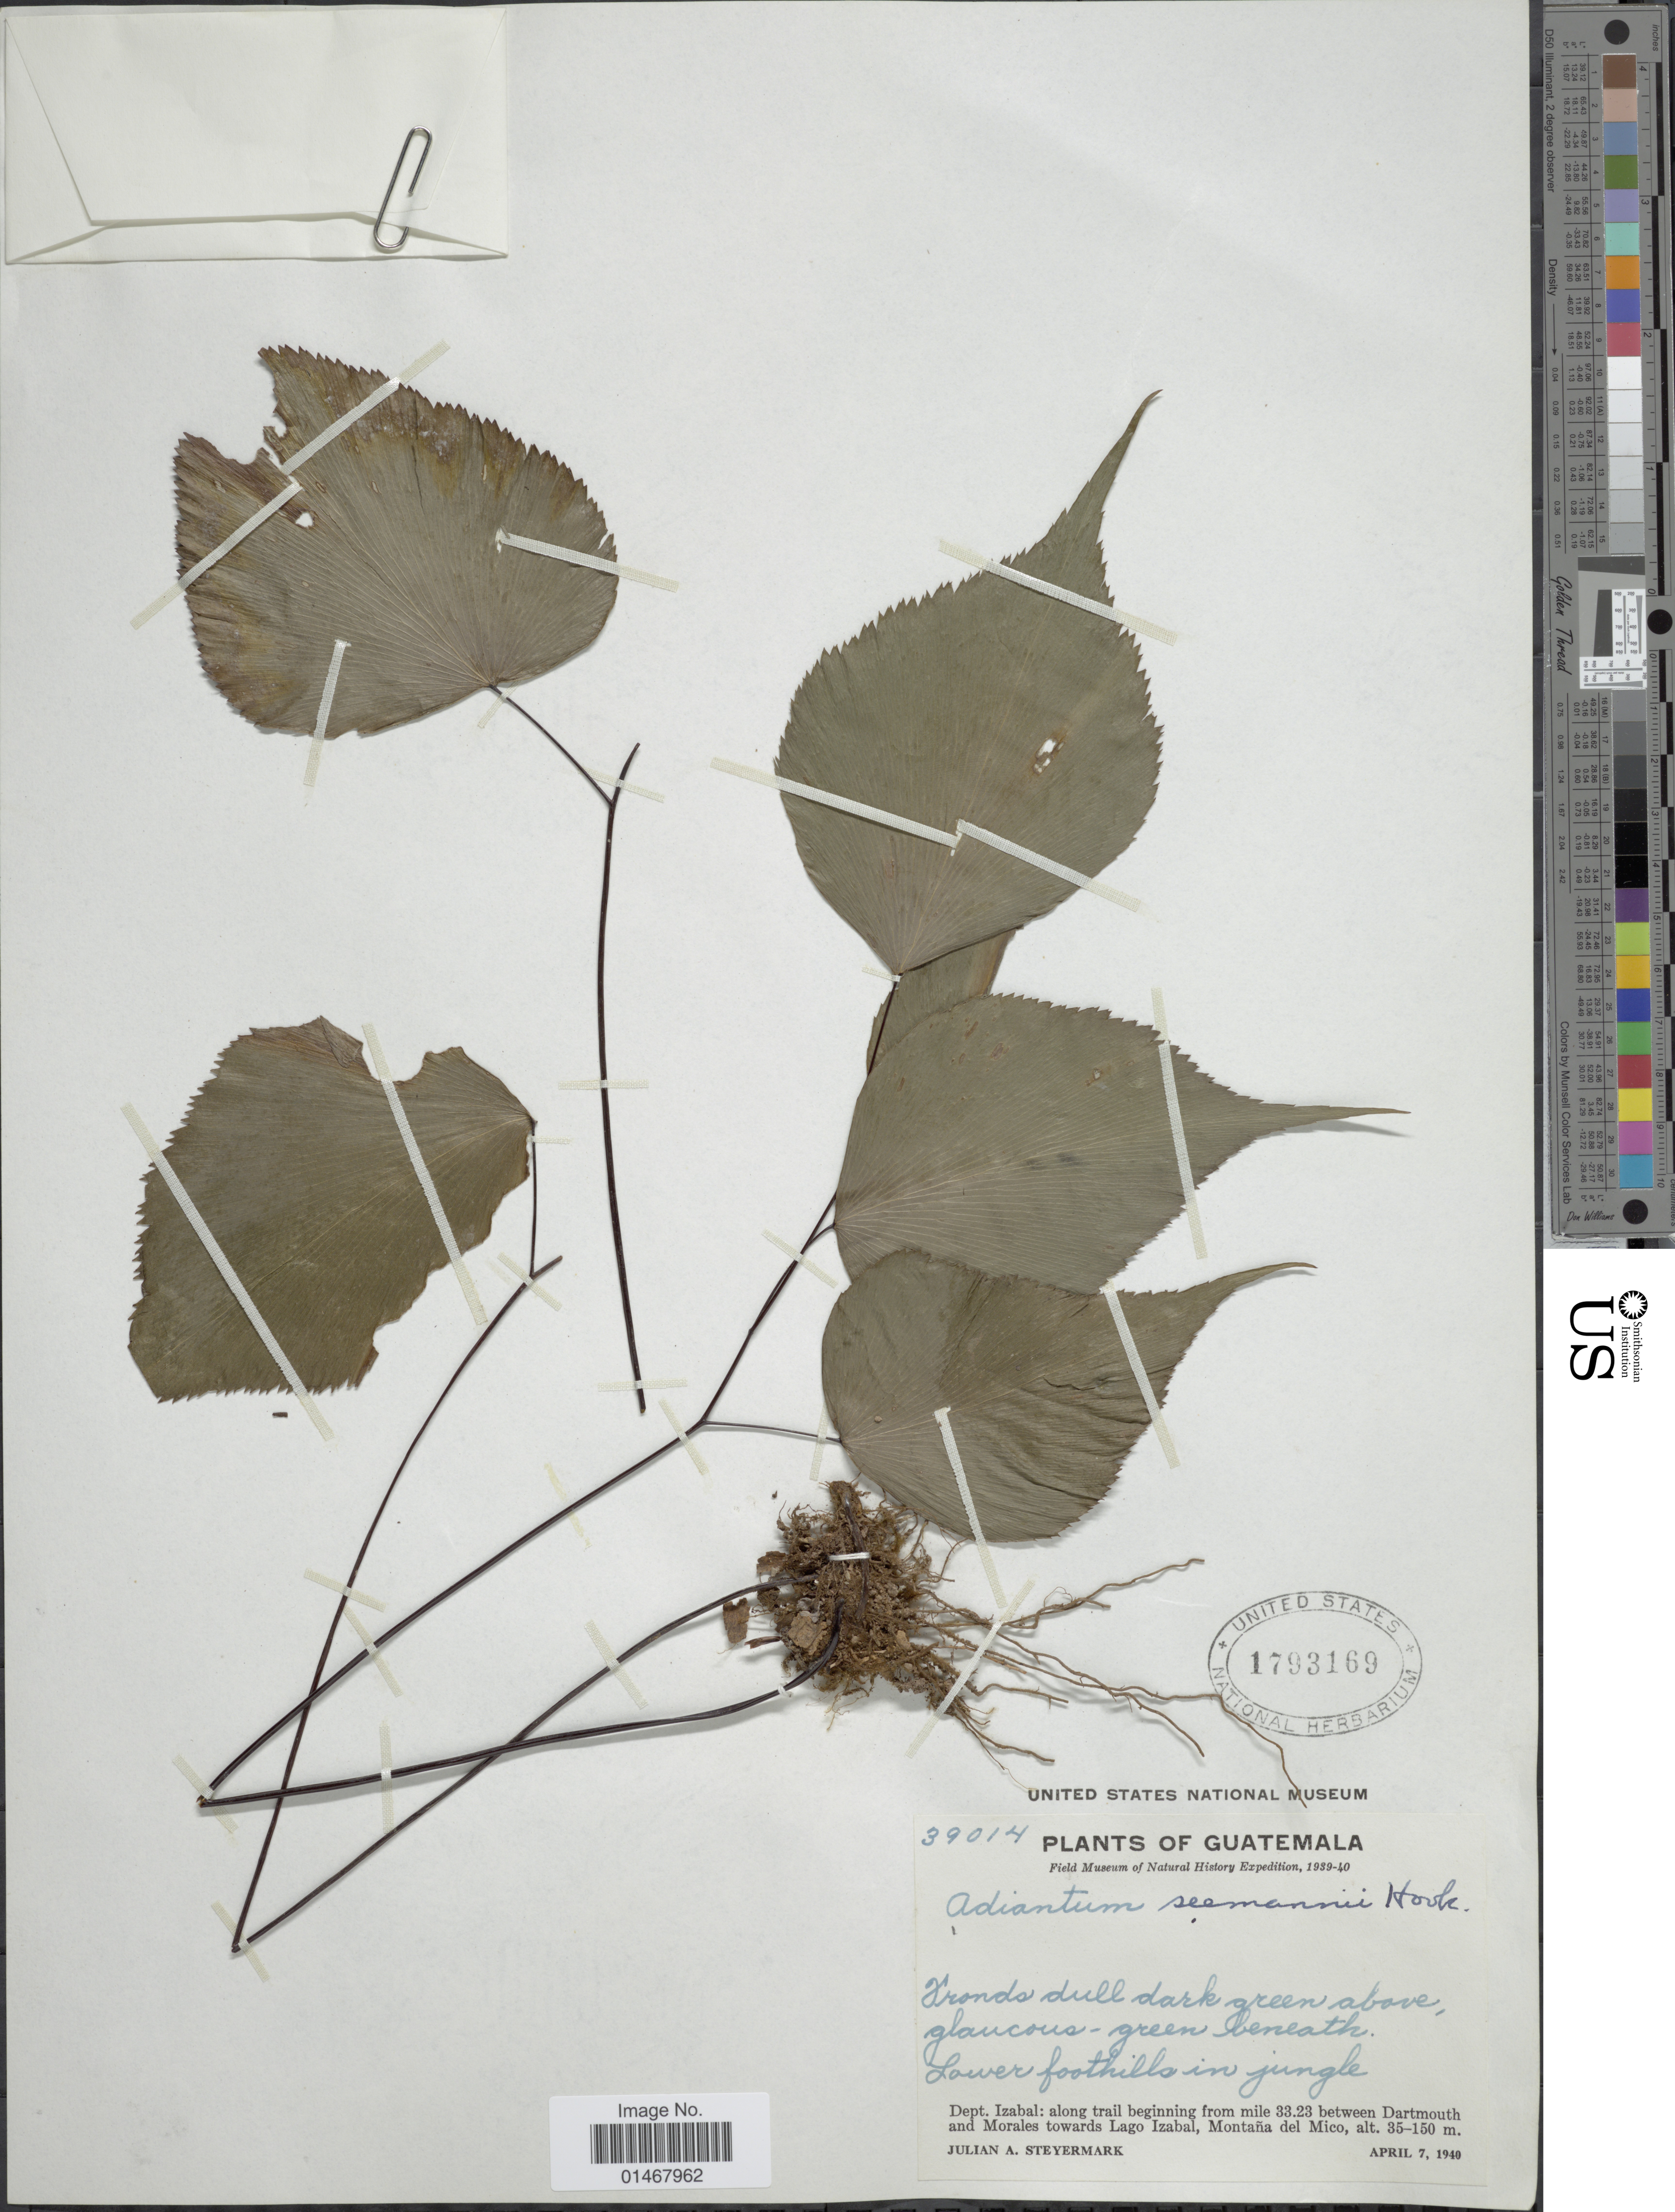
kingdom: Plantae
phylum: Tracheophyta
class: Polypodiopsida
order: Polypodiales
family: Pteridaceae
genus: Adiantum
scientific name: Adiantum seemannii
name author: Hook.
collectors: J. Steyermark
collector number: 39014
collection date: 1940-04-07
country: Guatemala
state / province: Izabal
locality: Along trail beginning from mile 33.23 between Dartmouth and Morales towards Lago Izabal, Montaña del Mico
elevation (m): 35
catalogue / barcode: US 1793169